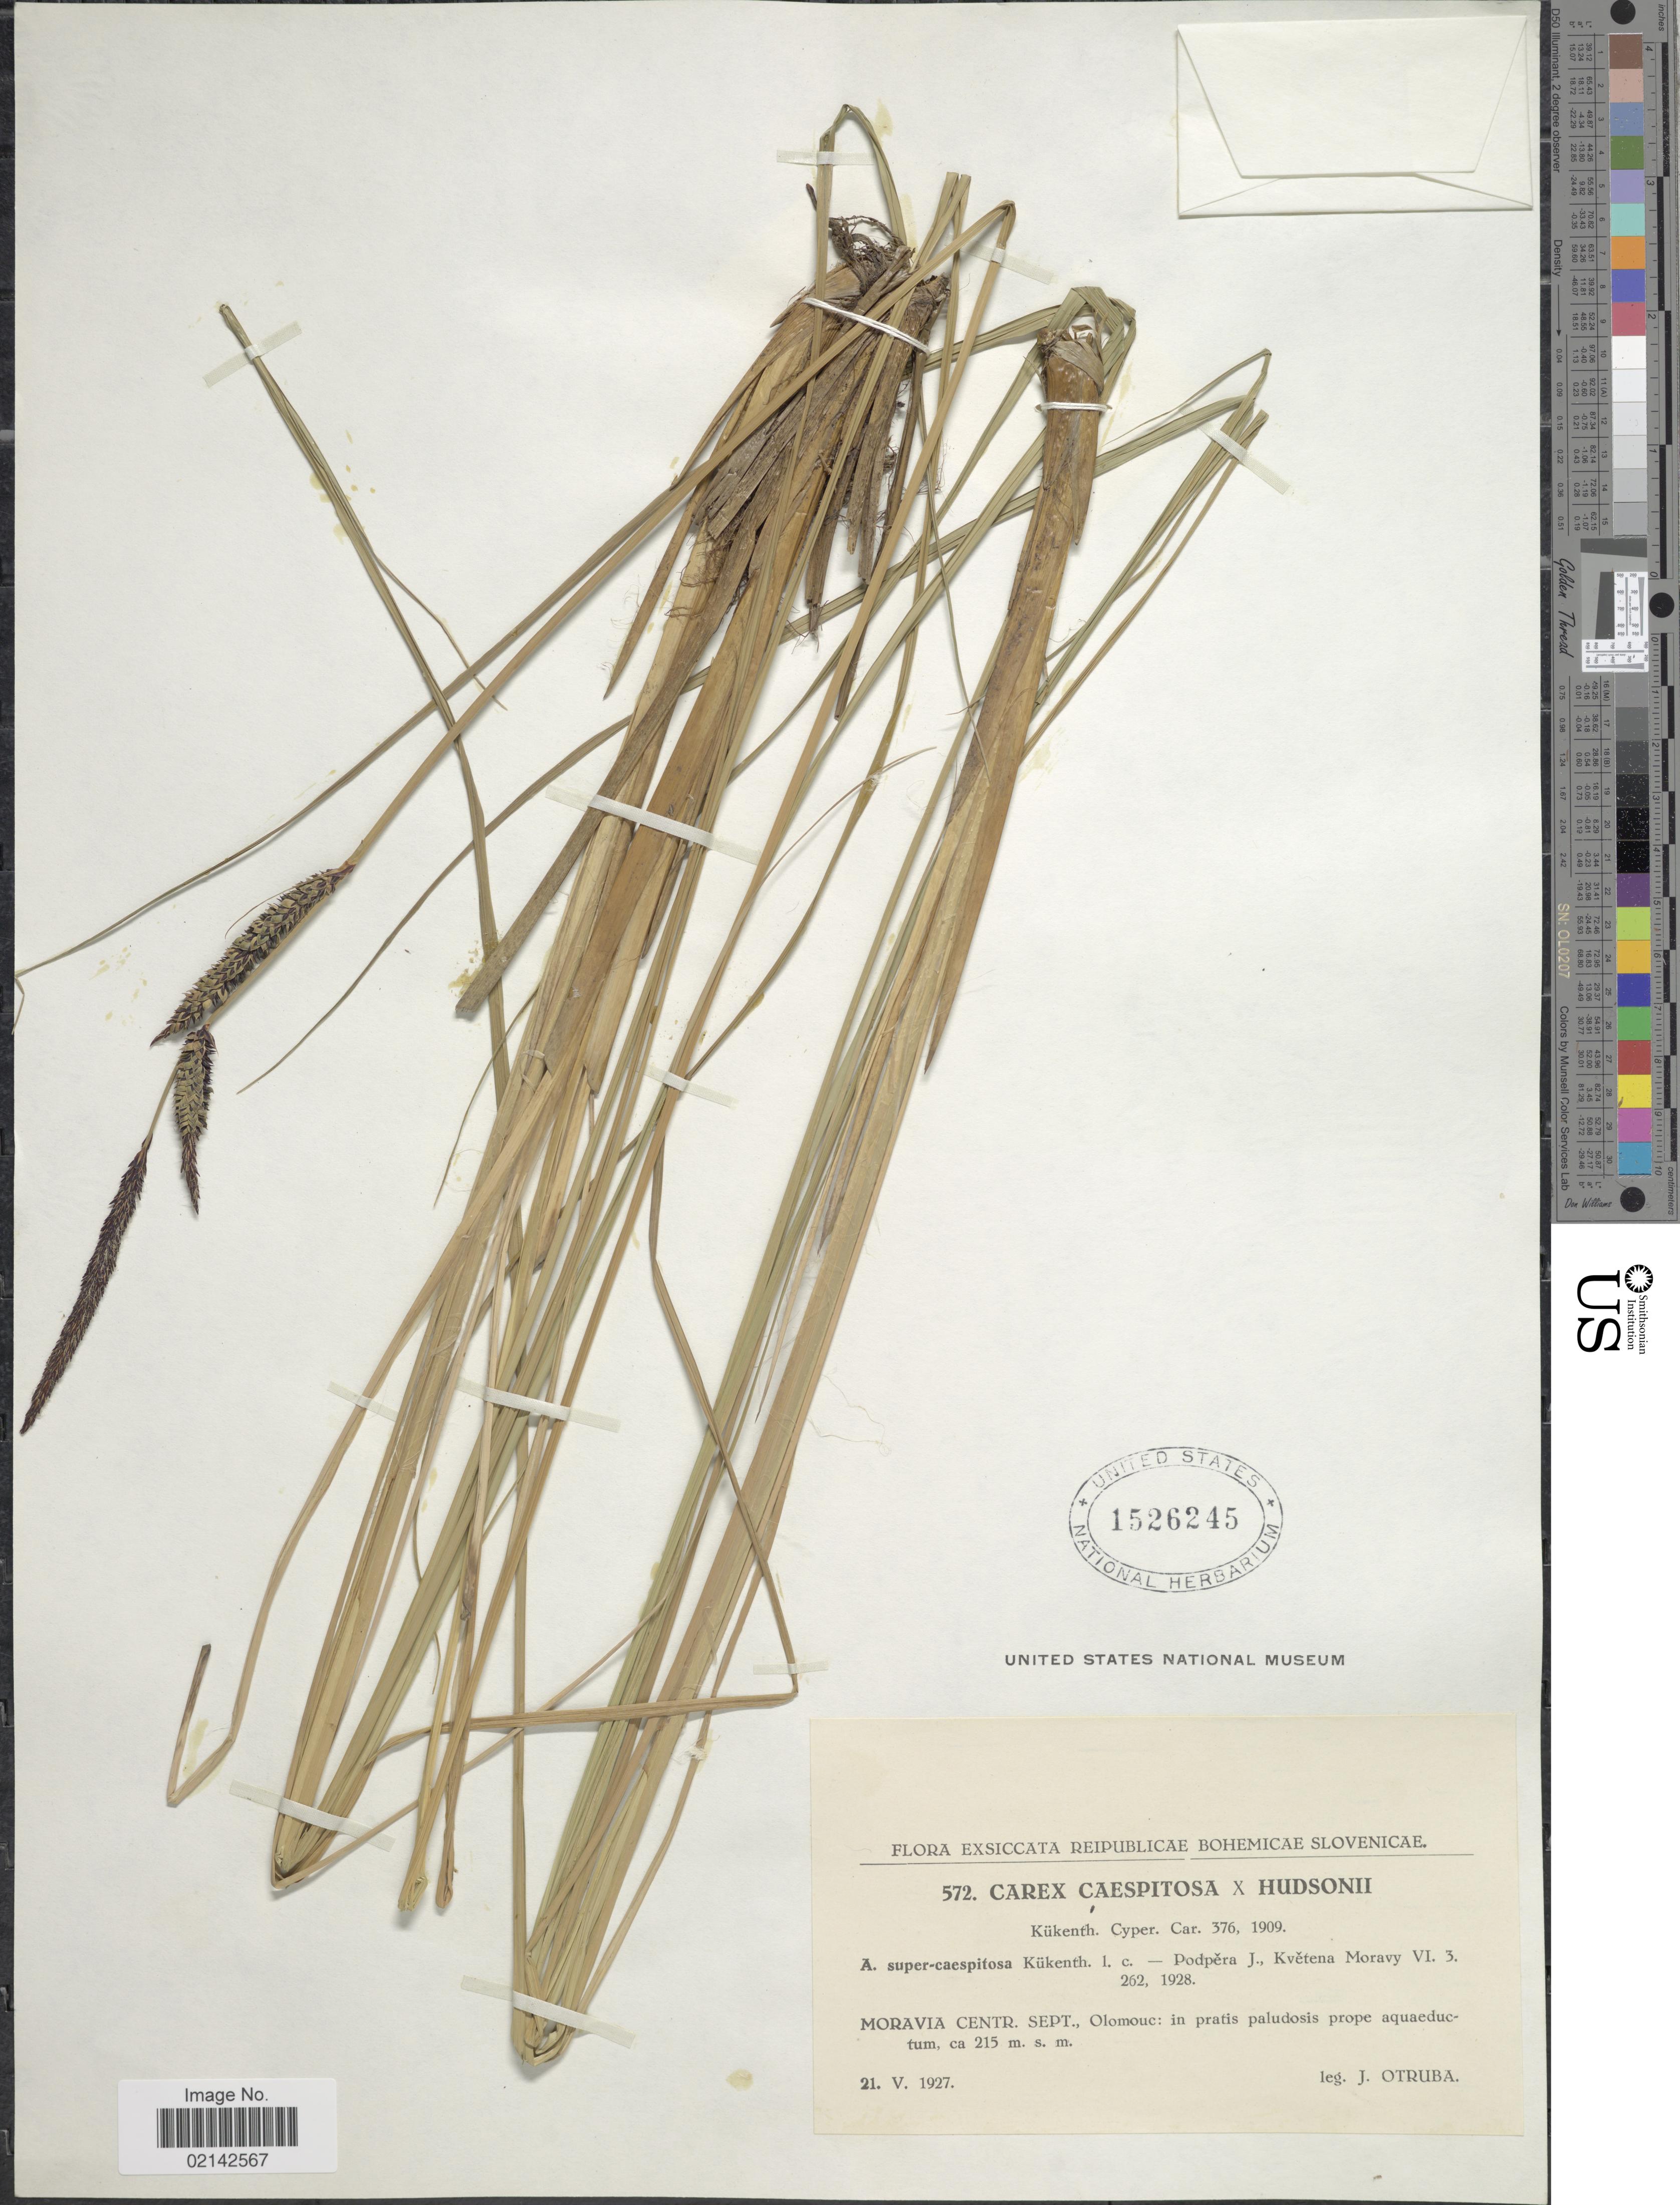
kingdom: Plantae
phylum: Tracheophyta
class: Liliopsida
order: Poales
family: Cyperaceae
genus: Carex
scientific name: Carex cespitosa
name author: L.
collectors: J. Otruba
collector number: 572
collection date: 1927-05-21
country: Czechia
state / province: Olomouc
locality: Reipublicae Bohemicae Slovenicae, Moravia Centr. Sept., Olomouc: in pratis paludosis prope aquaeductum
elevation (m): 215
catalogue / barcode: US 1526245